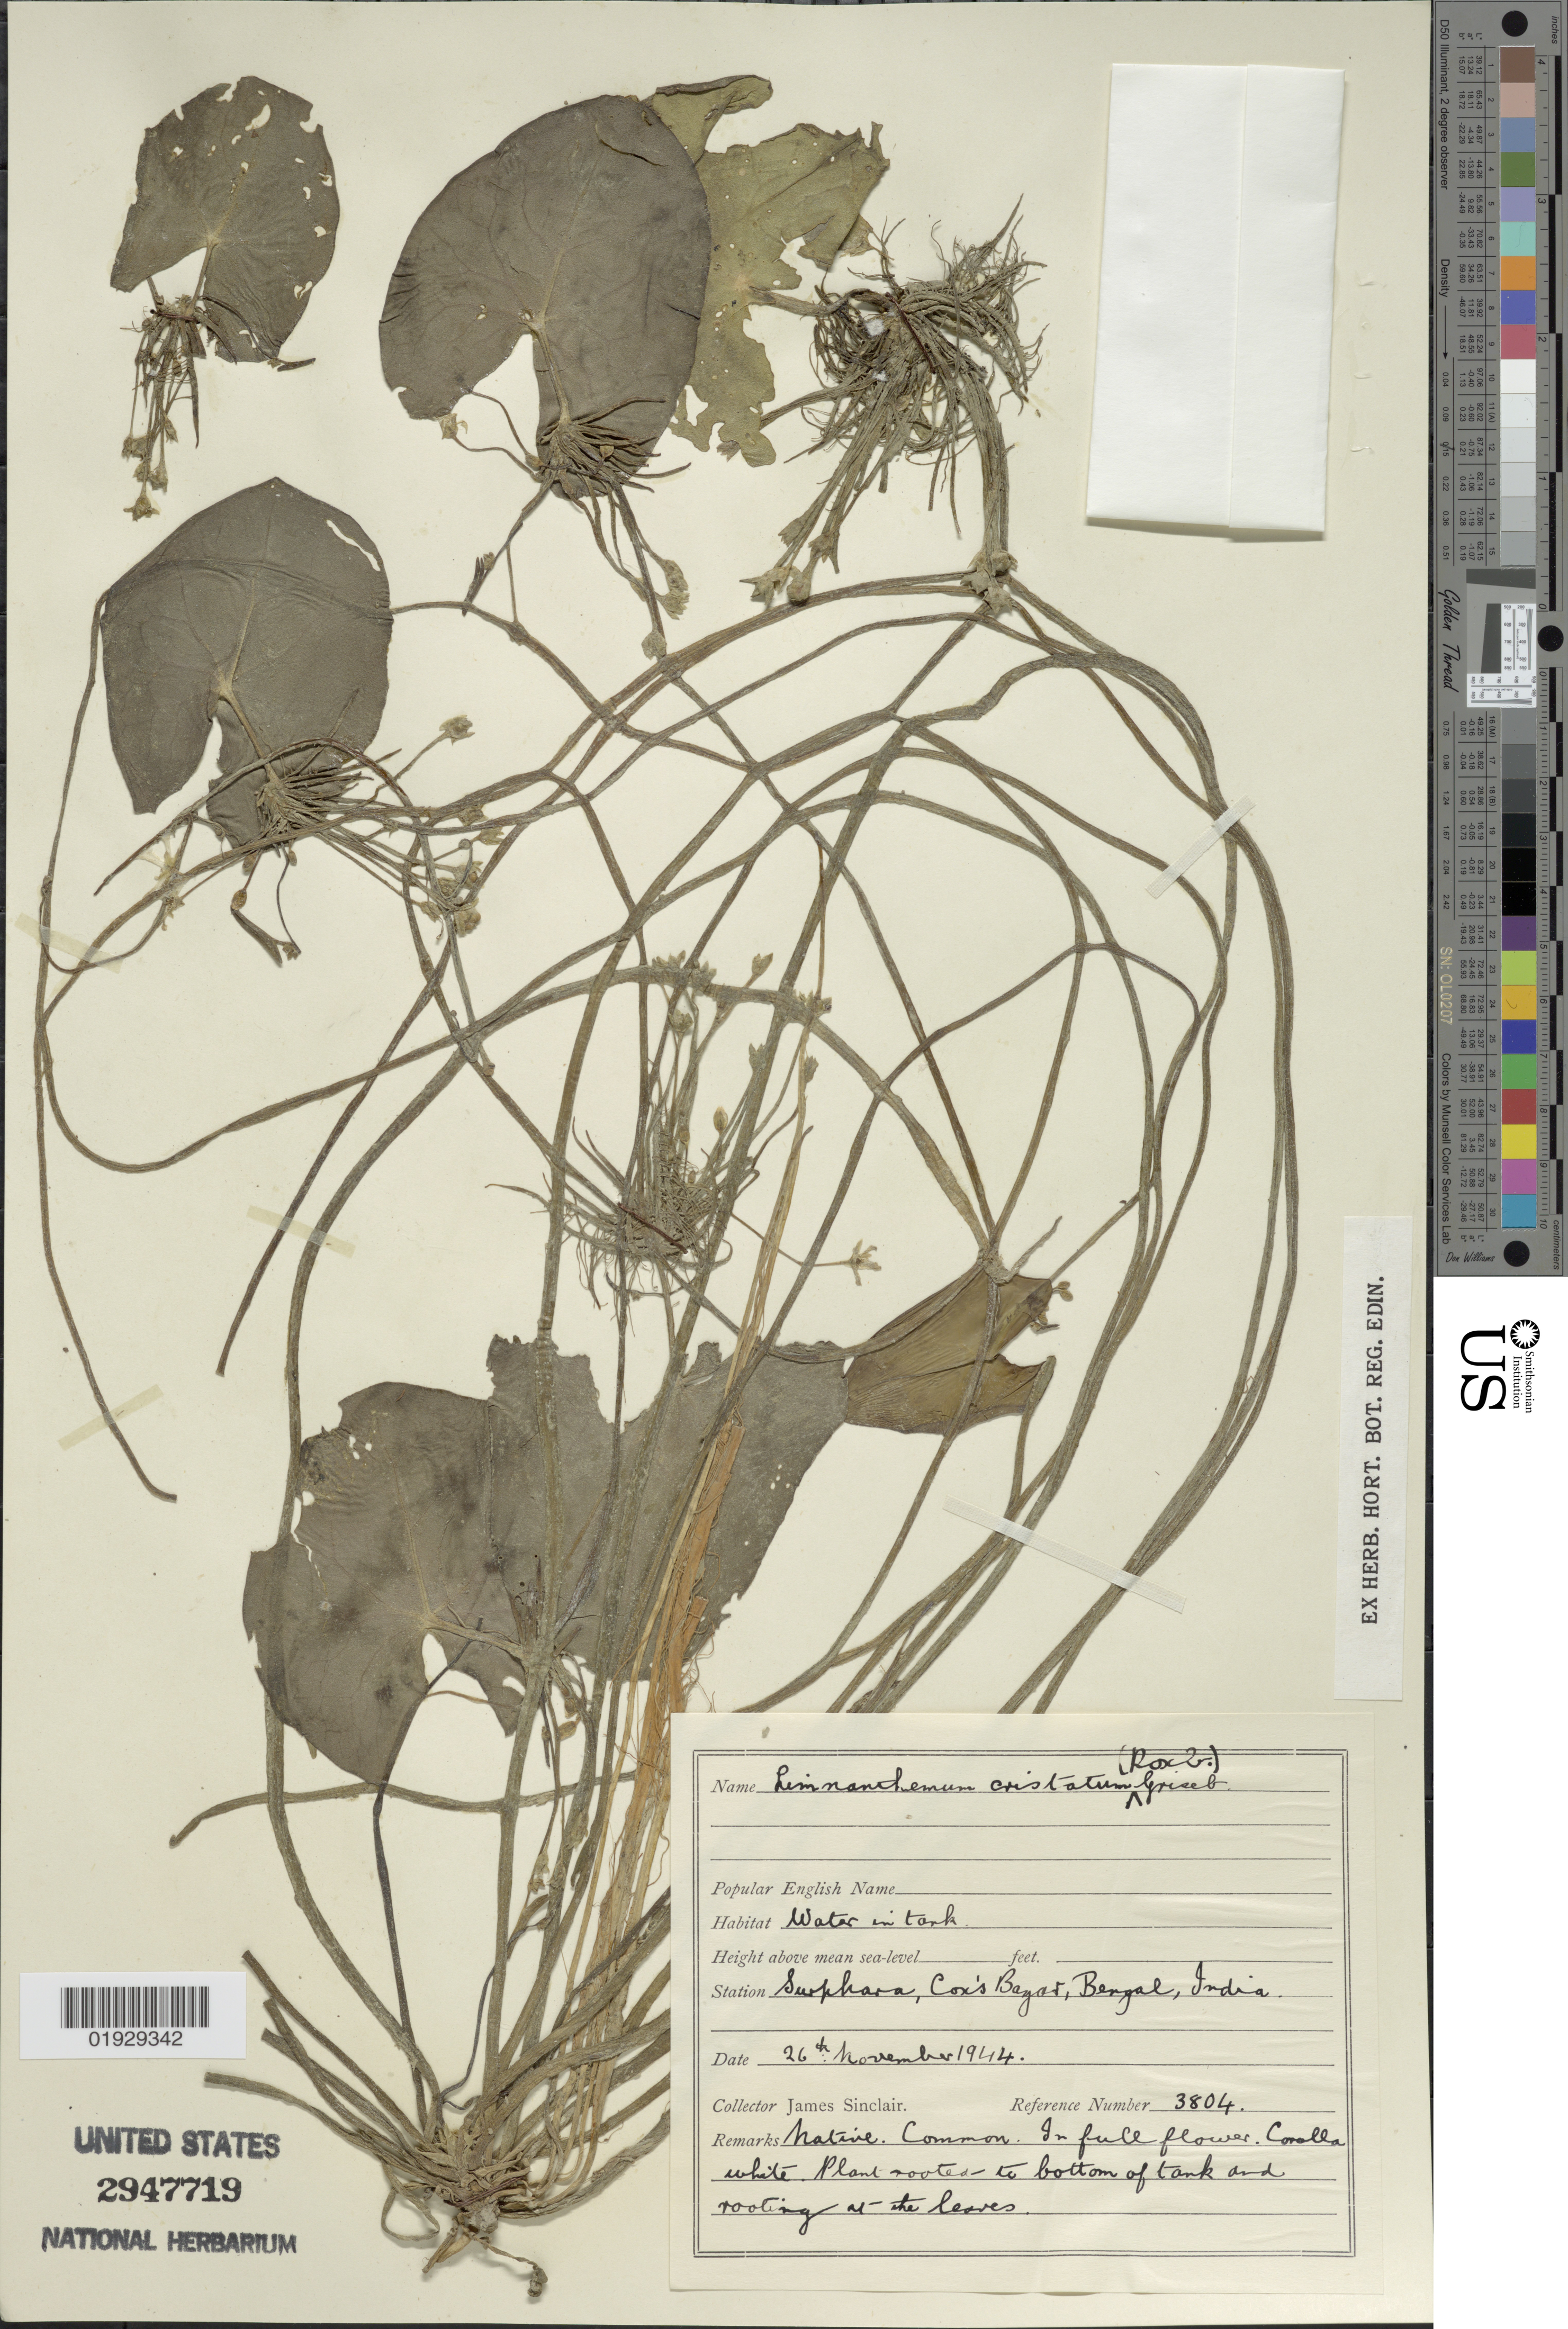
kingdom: Plantae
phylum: Tracheophyta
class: Magnoliopsida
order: Asterales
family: Menyanthaceae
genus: Nymphoides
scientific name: Nymphoides cristata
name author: (Roxb.) Kuntze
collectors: J. Sinclair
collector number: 3804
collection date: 1944-11-26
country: Bangladesh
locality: Station Surphara, Cox's Bagar, Bengal, India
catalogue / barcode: US 2947719